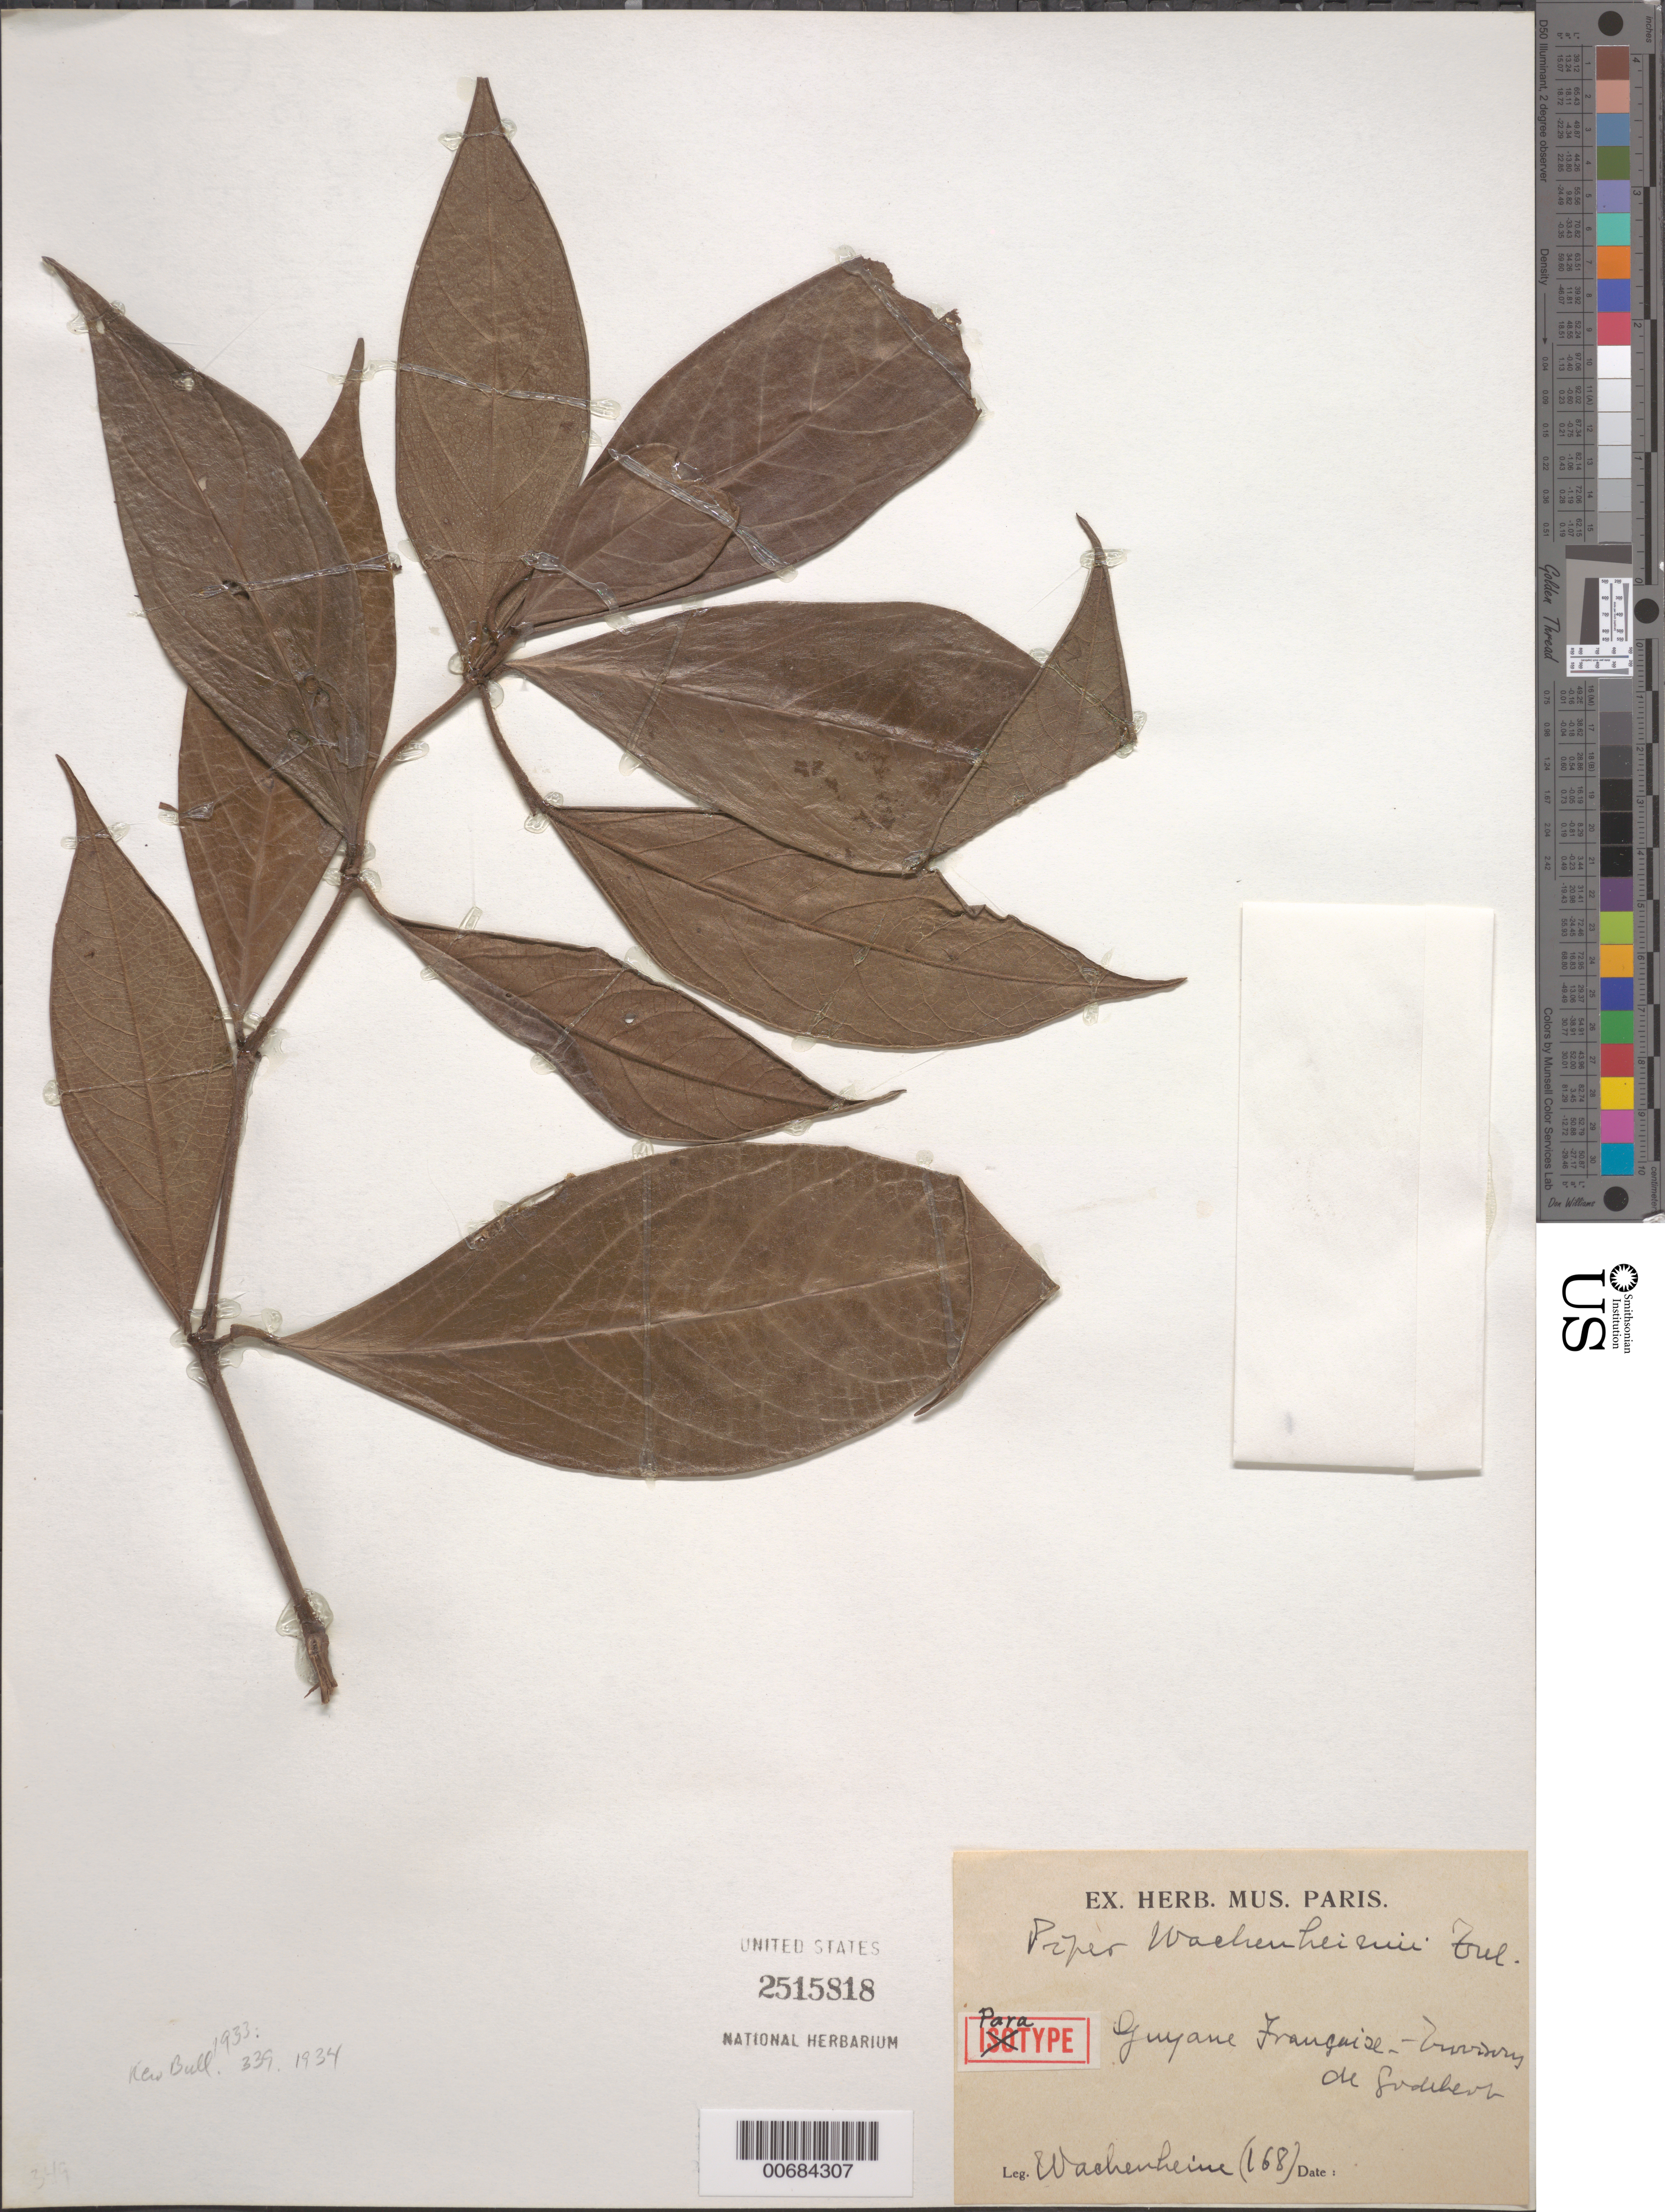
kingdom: Plantae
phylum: Tracheophyta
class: Magnoliopsida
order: Piperales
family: Piperaceae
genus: Piper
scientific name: Piper wachenheimii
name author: Trel.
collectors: G. Wachenheim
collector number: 168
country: French Guiana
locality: Godebert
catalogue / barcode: US 2515818